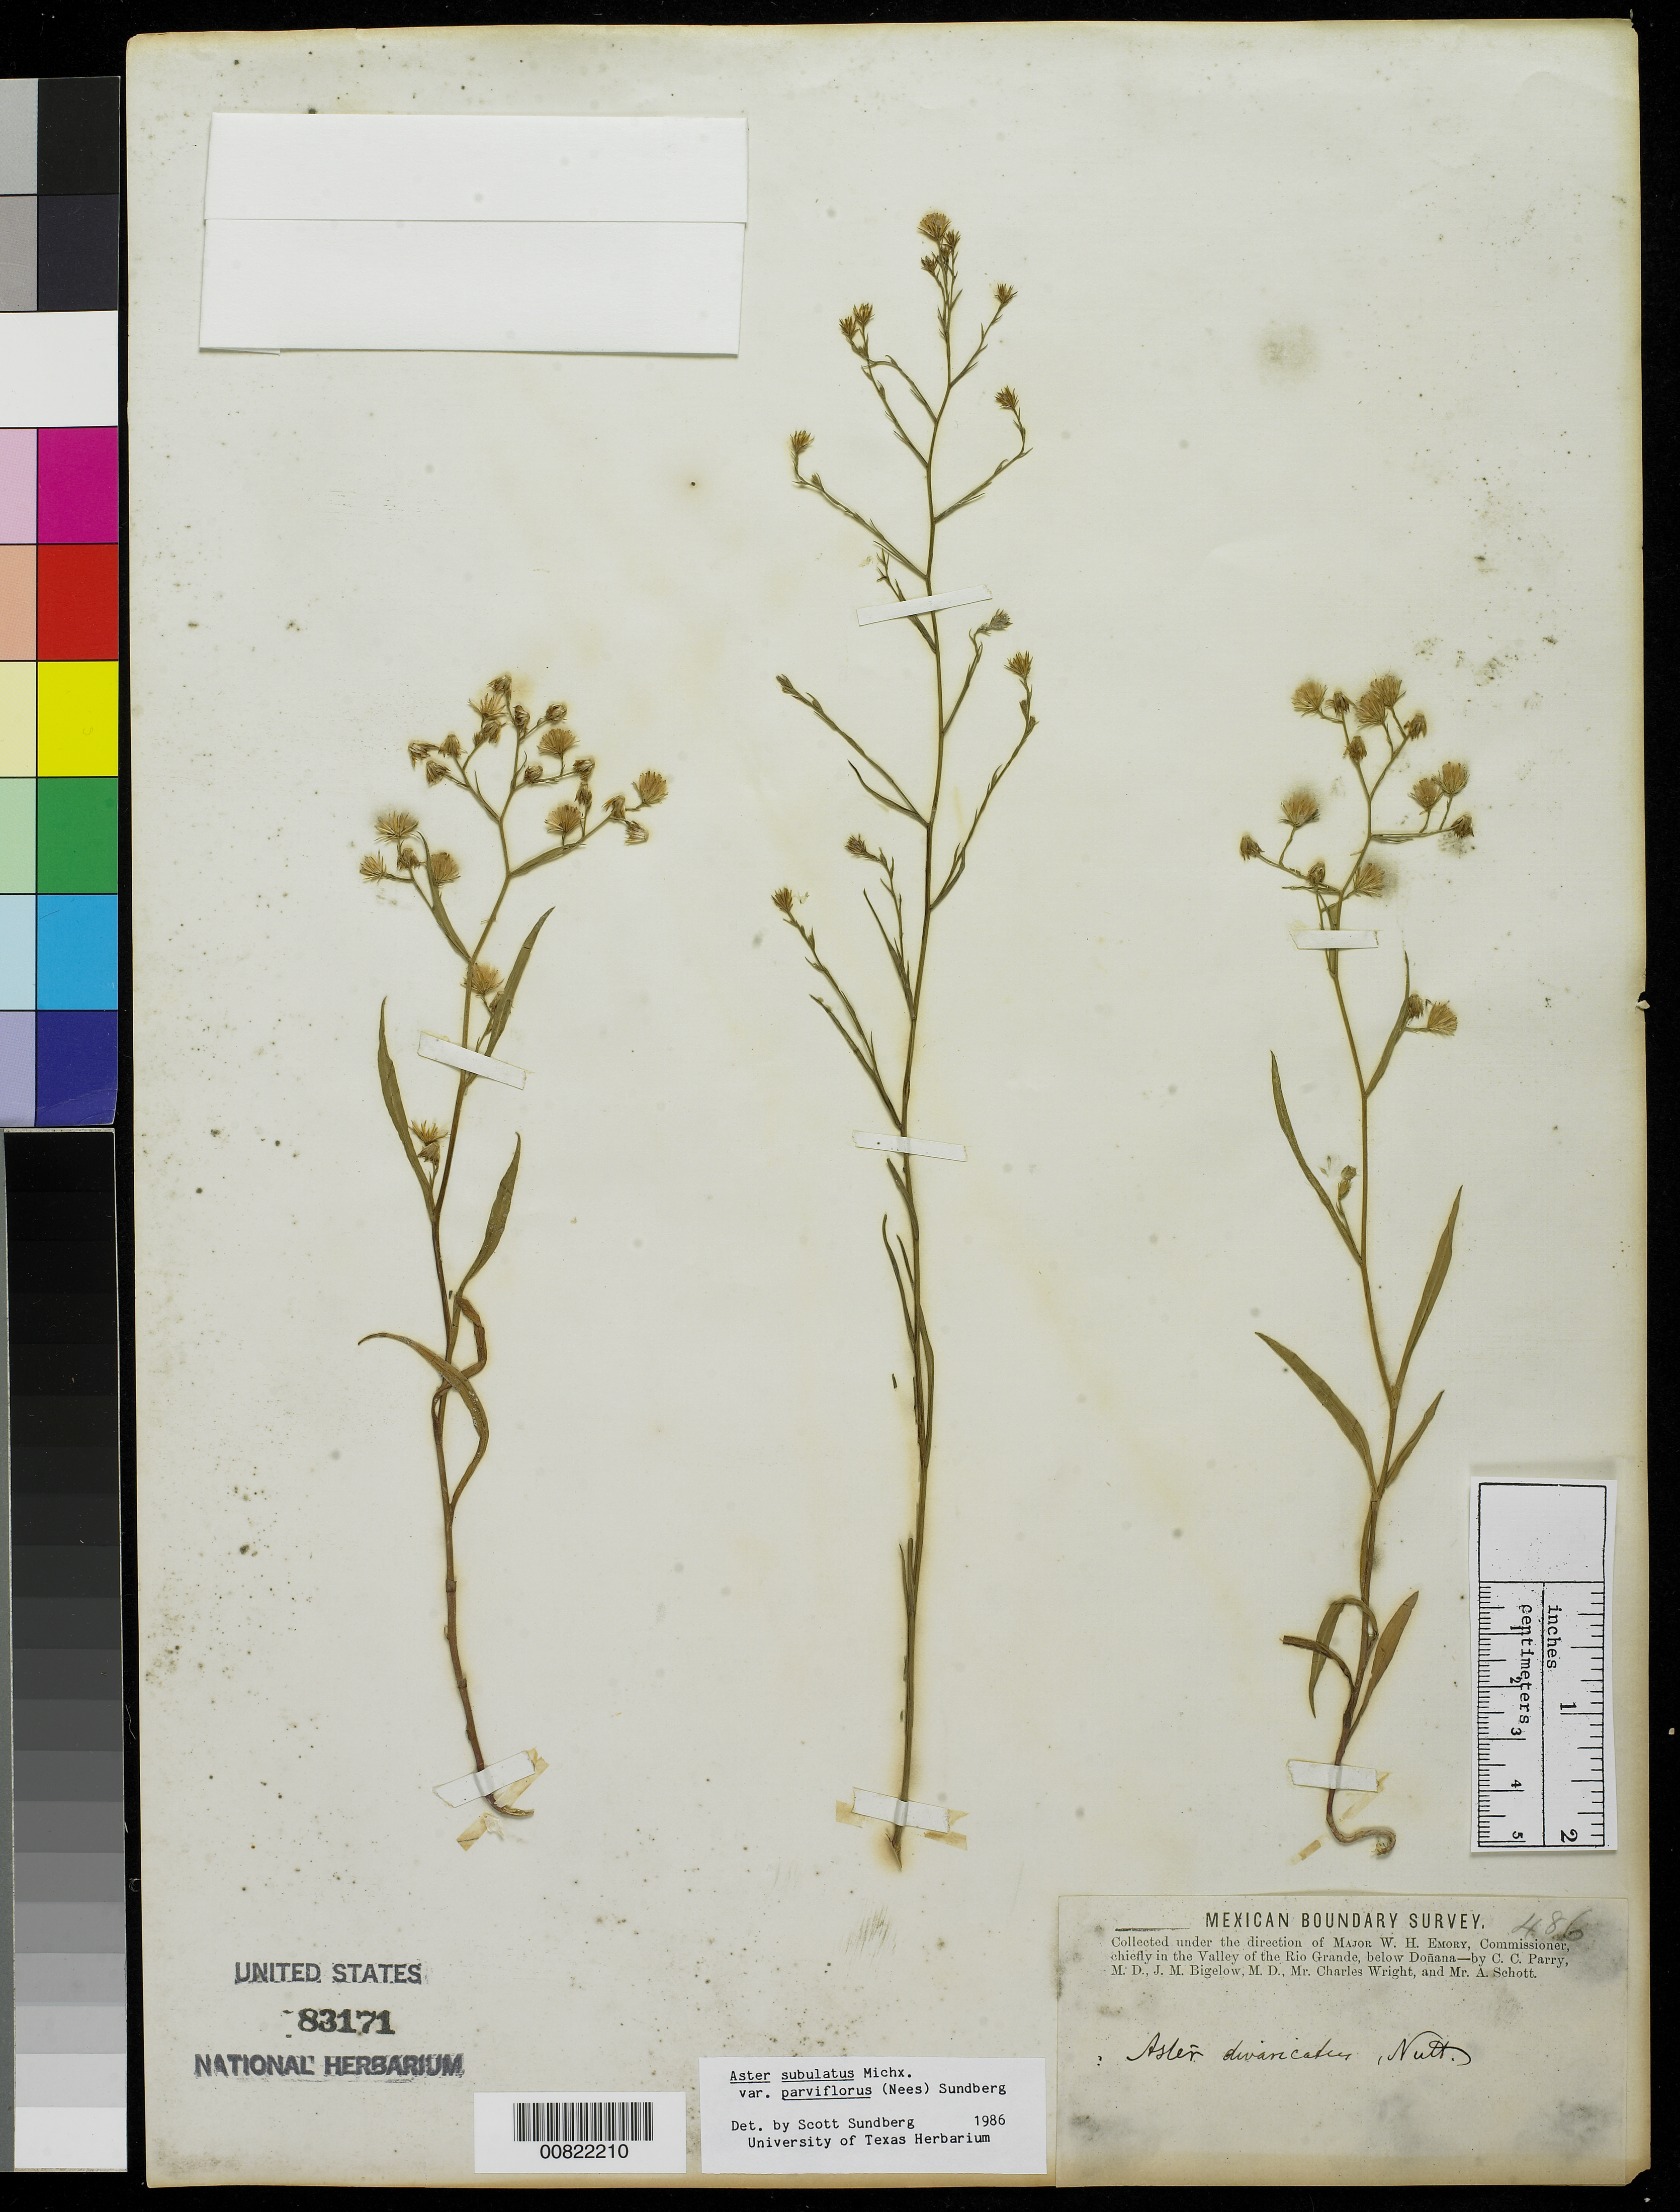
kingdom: Plantae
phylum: Tracheophyta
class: Magnoliopsida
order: Asterales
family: Asteraceae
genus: Symphyotrichum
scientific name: Symphyotrichum subulatum var. parviflorum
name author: (Nees) S.D. Sundb.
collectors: C. C. Parry, J. M. Bigelow, C. Wright & A. C. V. Schott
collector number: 486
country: United States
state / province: New Mexico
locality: Valley of the Rio Grande, below Doñana, New Mexico.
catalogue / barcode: US 83171